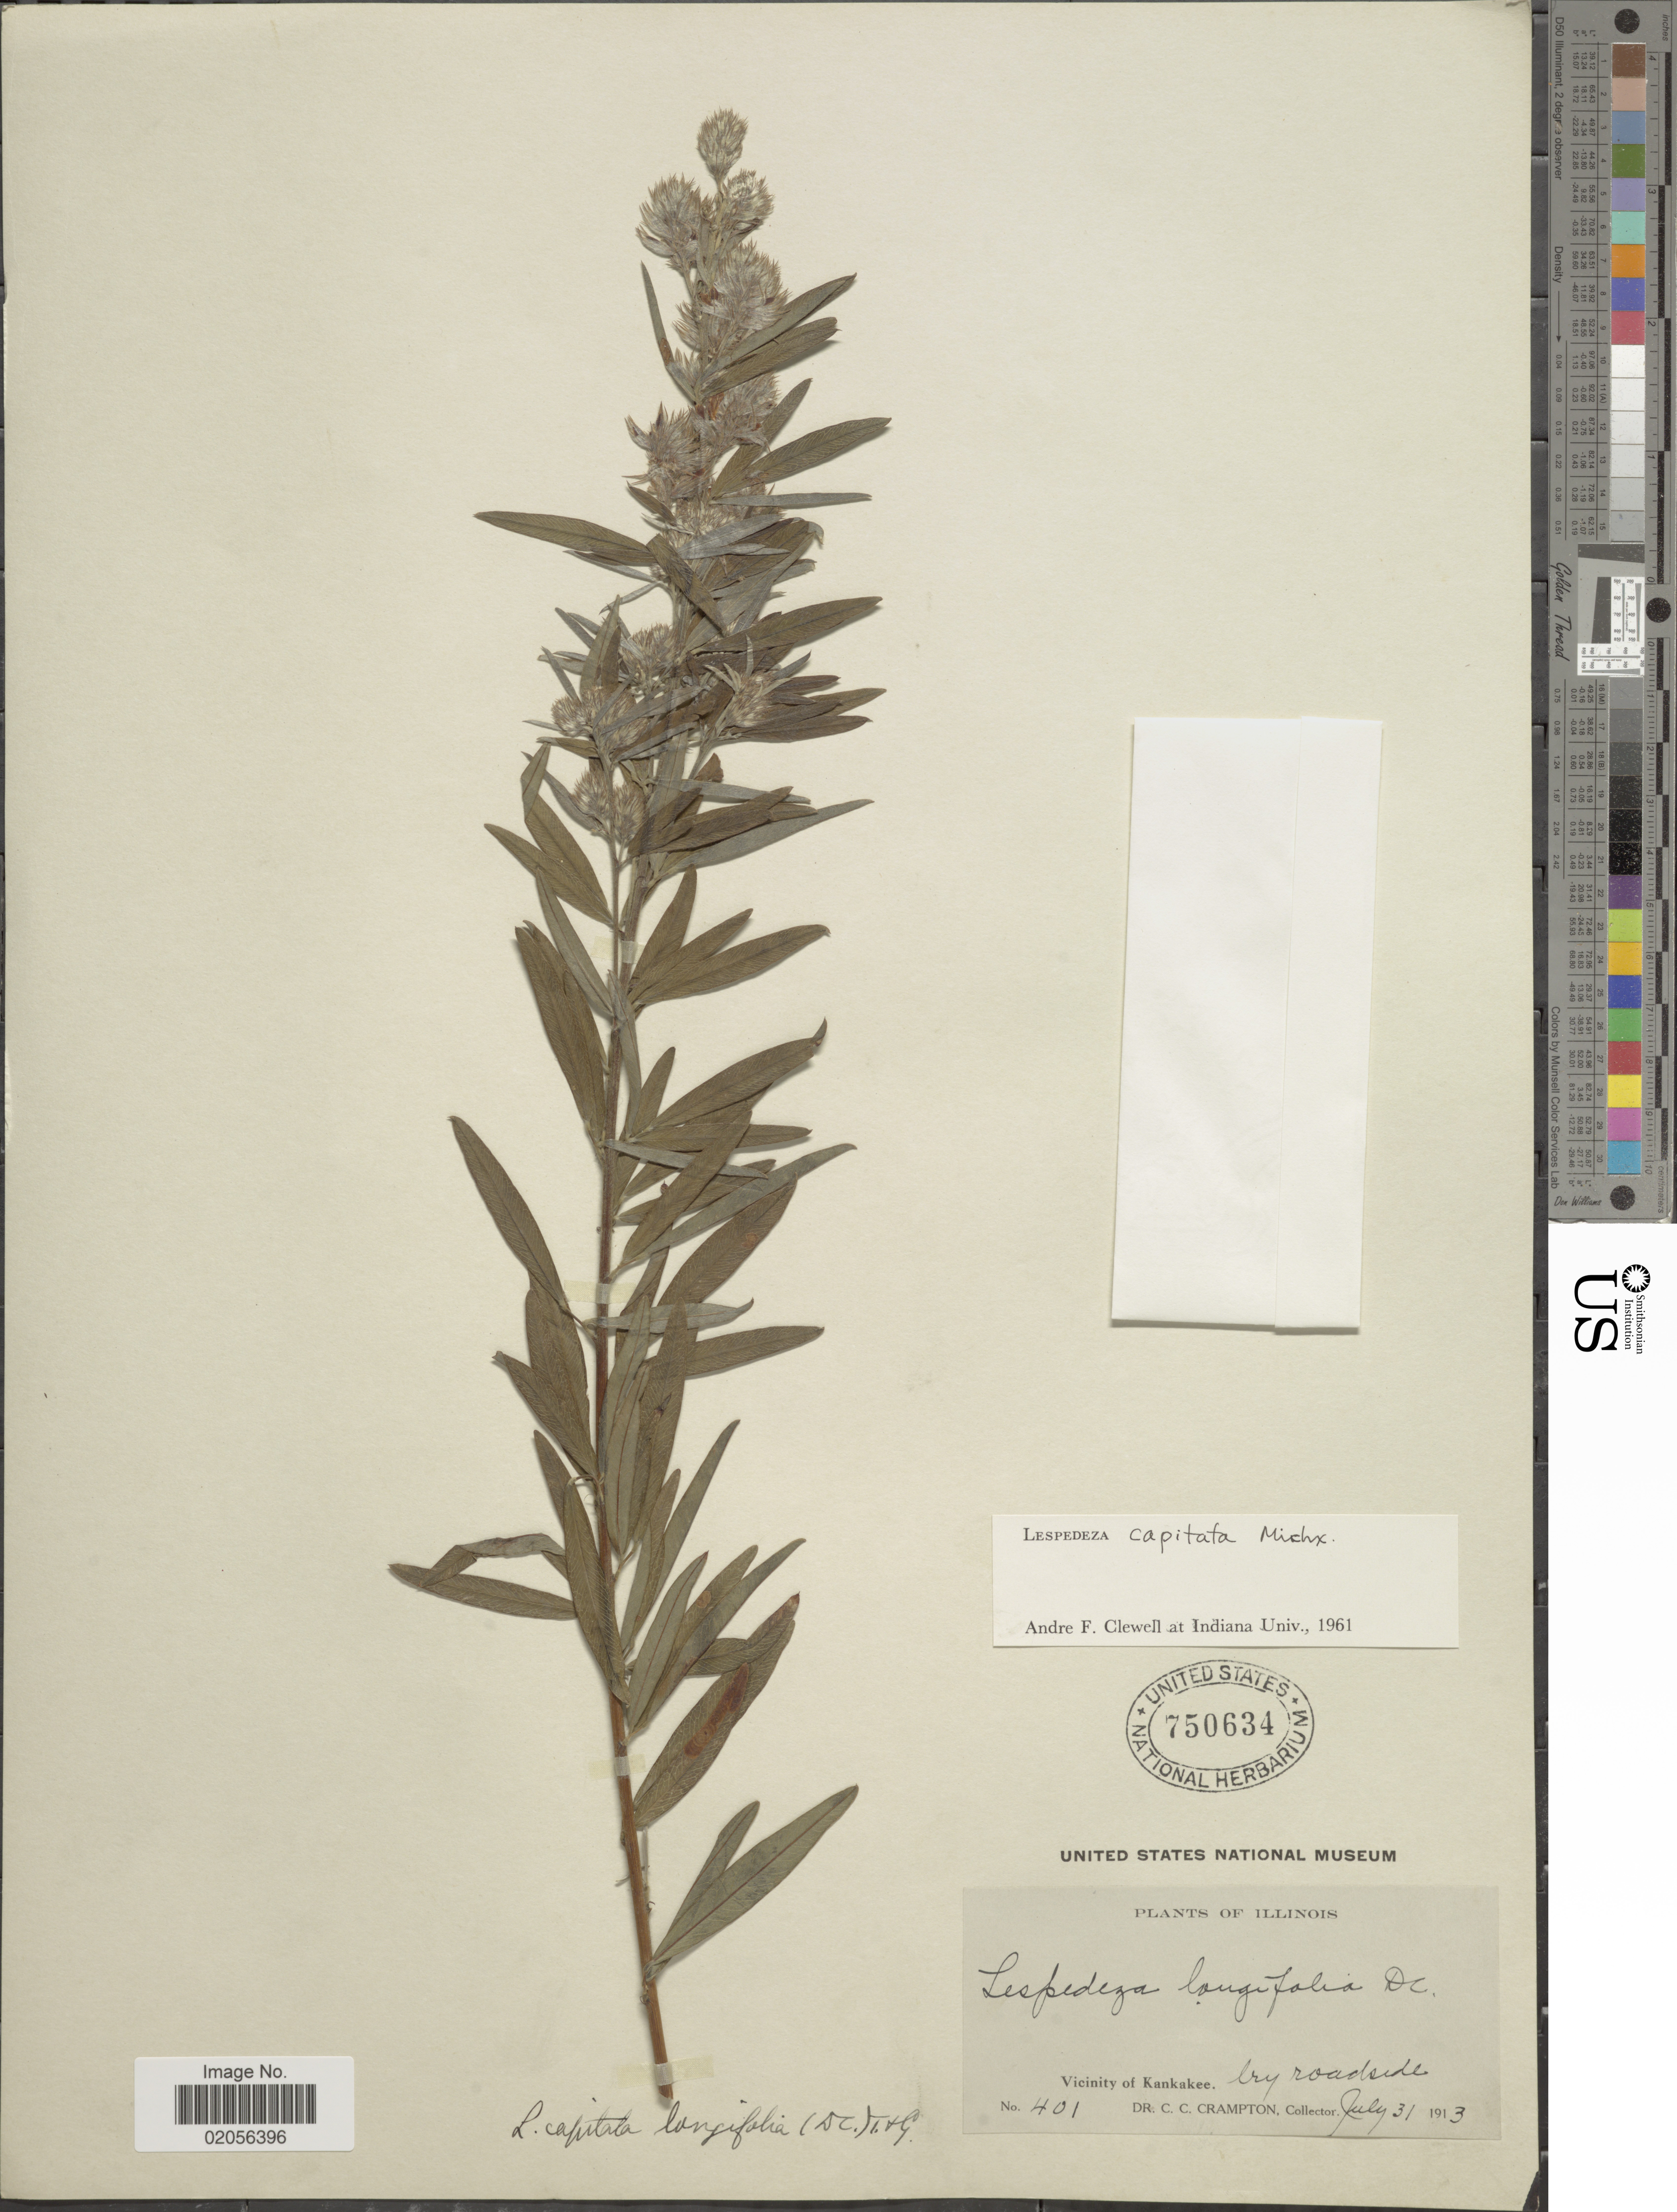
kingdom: Plantae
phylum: Tracheophyta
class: Magnoliopsida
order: Fabales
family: Fabaceae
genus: Lespedeza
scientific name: Lespedeza capitata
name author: Michx.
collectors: C. Crampton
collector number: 401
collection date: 1913-07-31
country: United States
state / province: Illinois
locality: Vicinity of Kankakee, by roadside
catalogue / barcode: US 750634